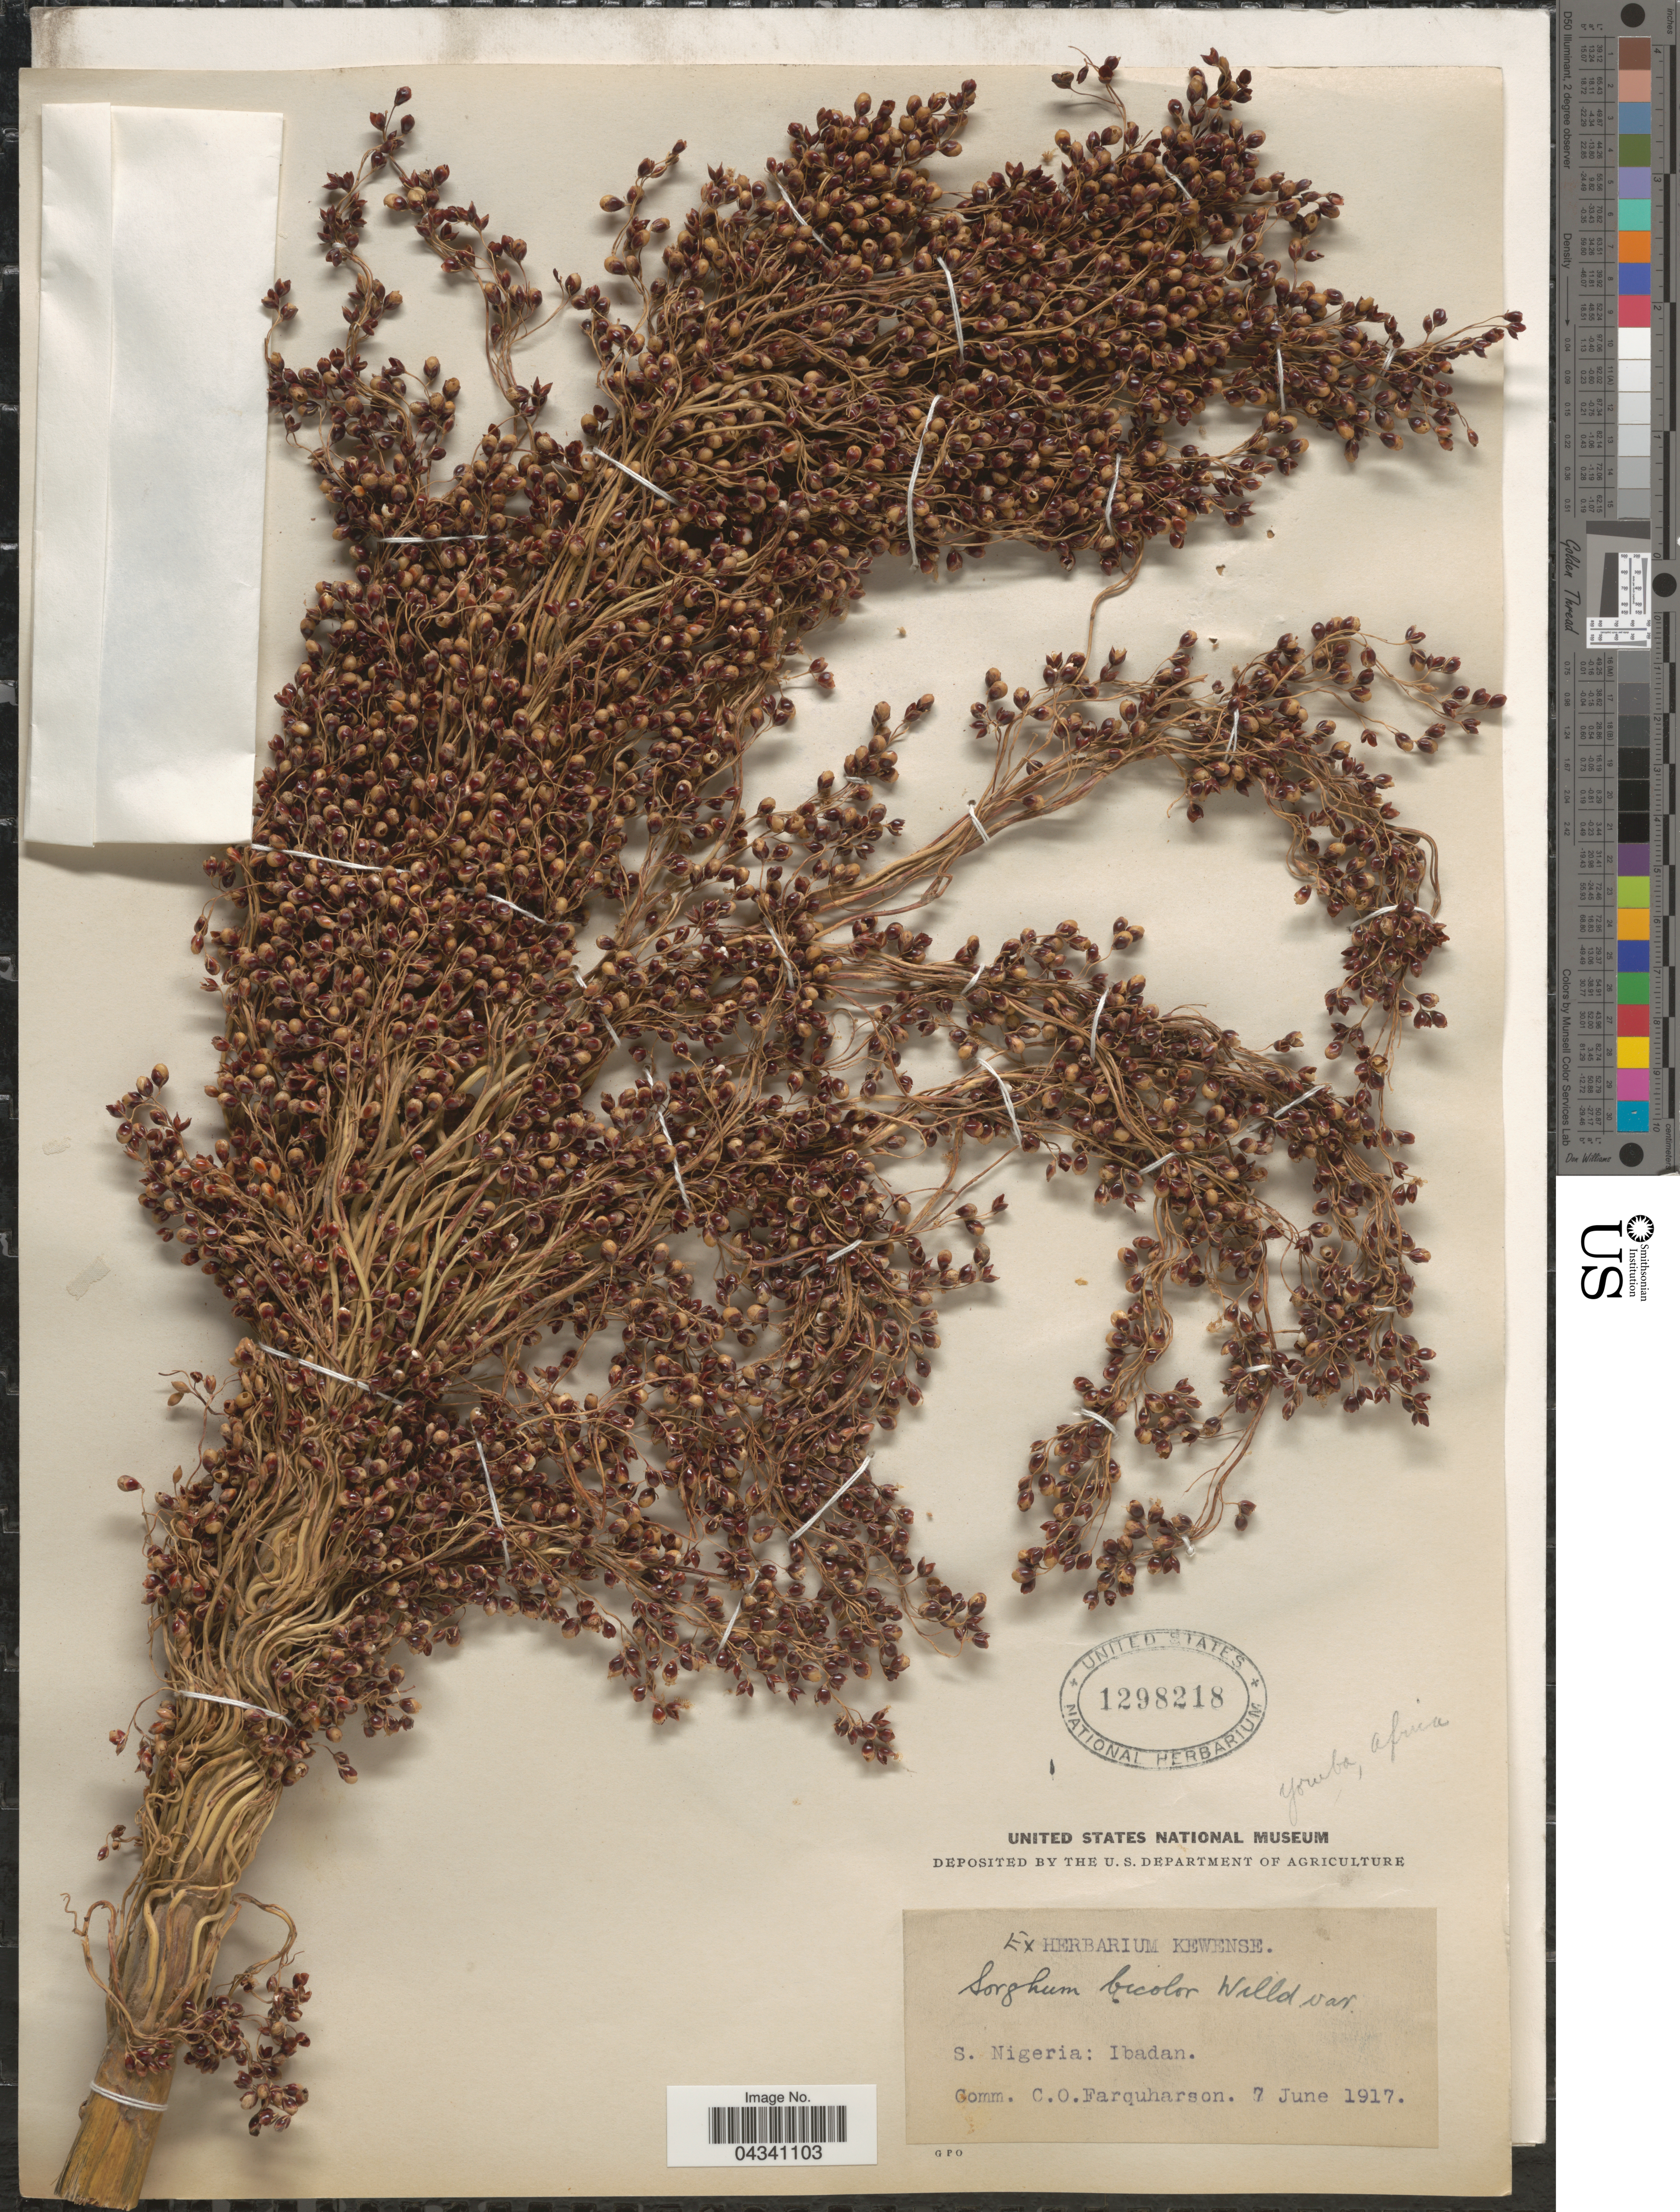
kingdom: Plantae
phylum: Tracheophyta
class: Liliopsida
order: Poales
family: Poaceae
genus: Sorghum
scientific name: Sorghum bicolor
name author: (L.) Moench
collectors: Ex Herb. Kewense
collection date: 1917-06-07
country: Nigeria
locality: S. Nigeria: Ibadan. Yoruba.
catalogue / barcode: US 1298218